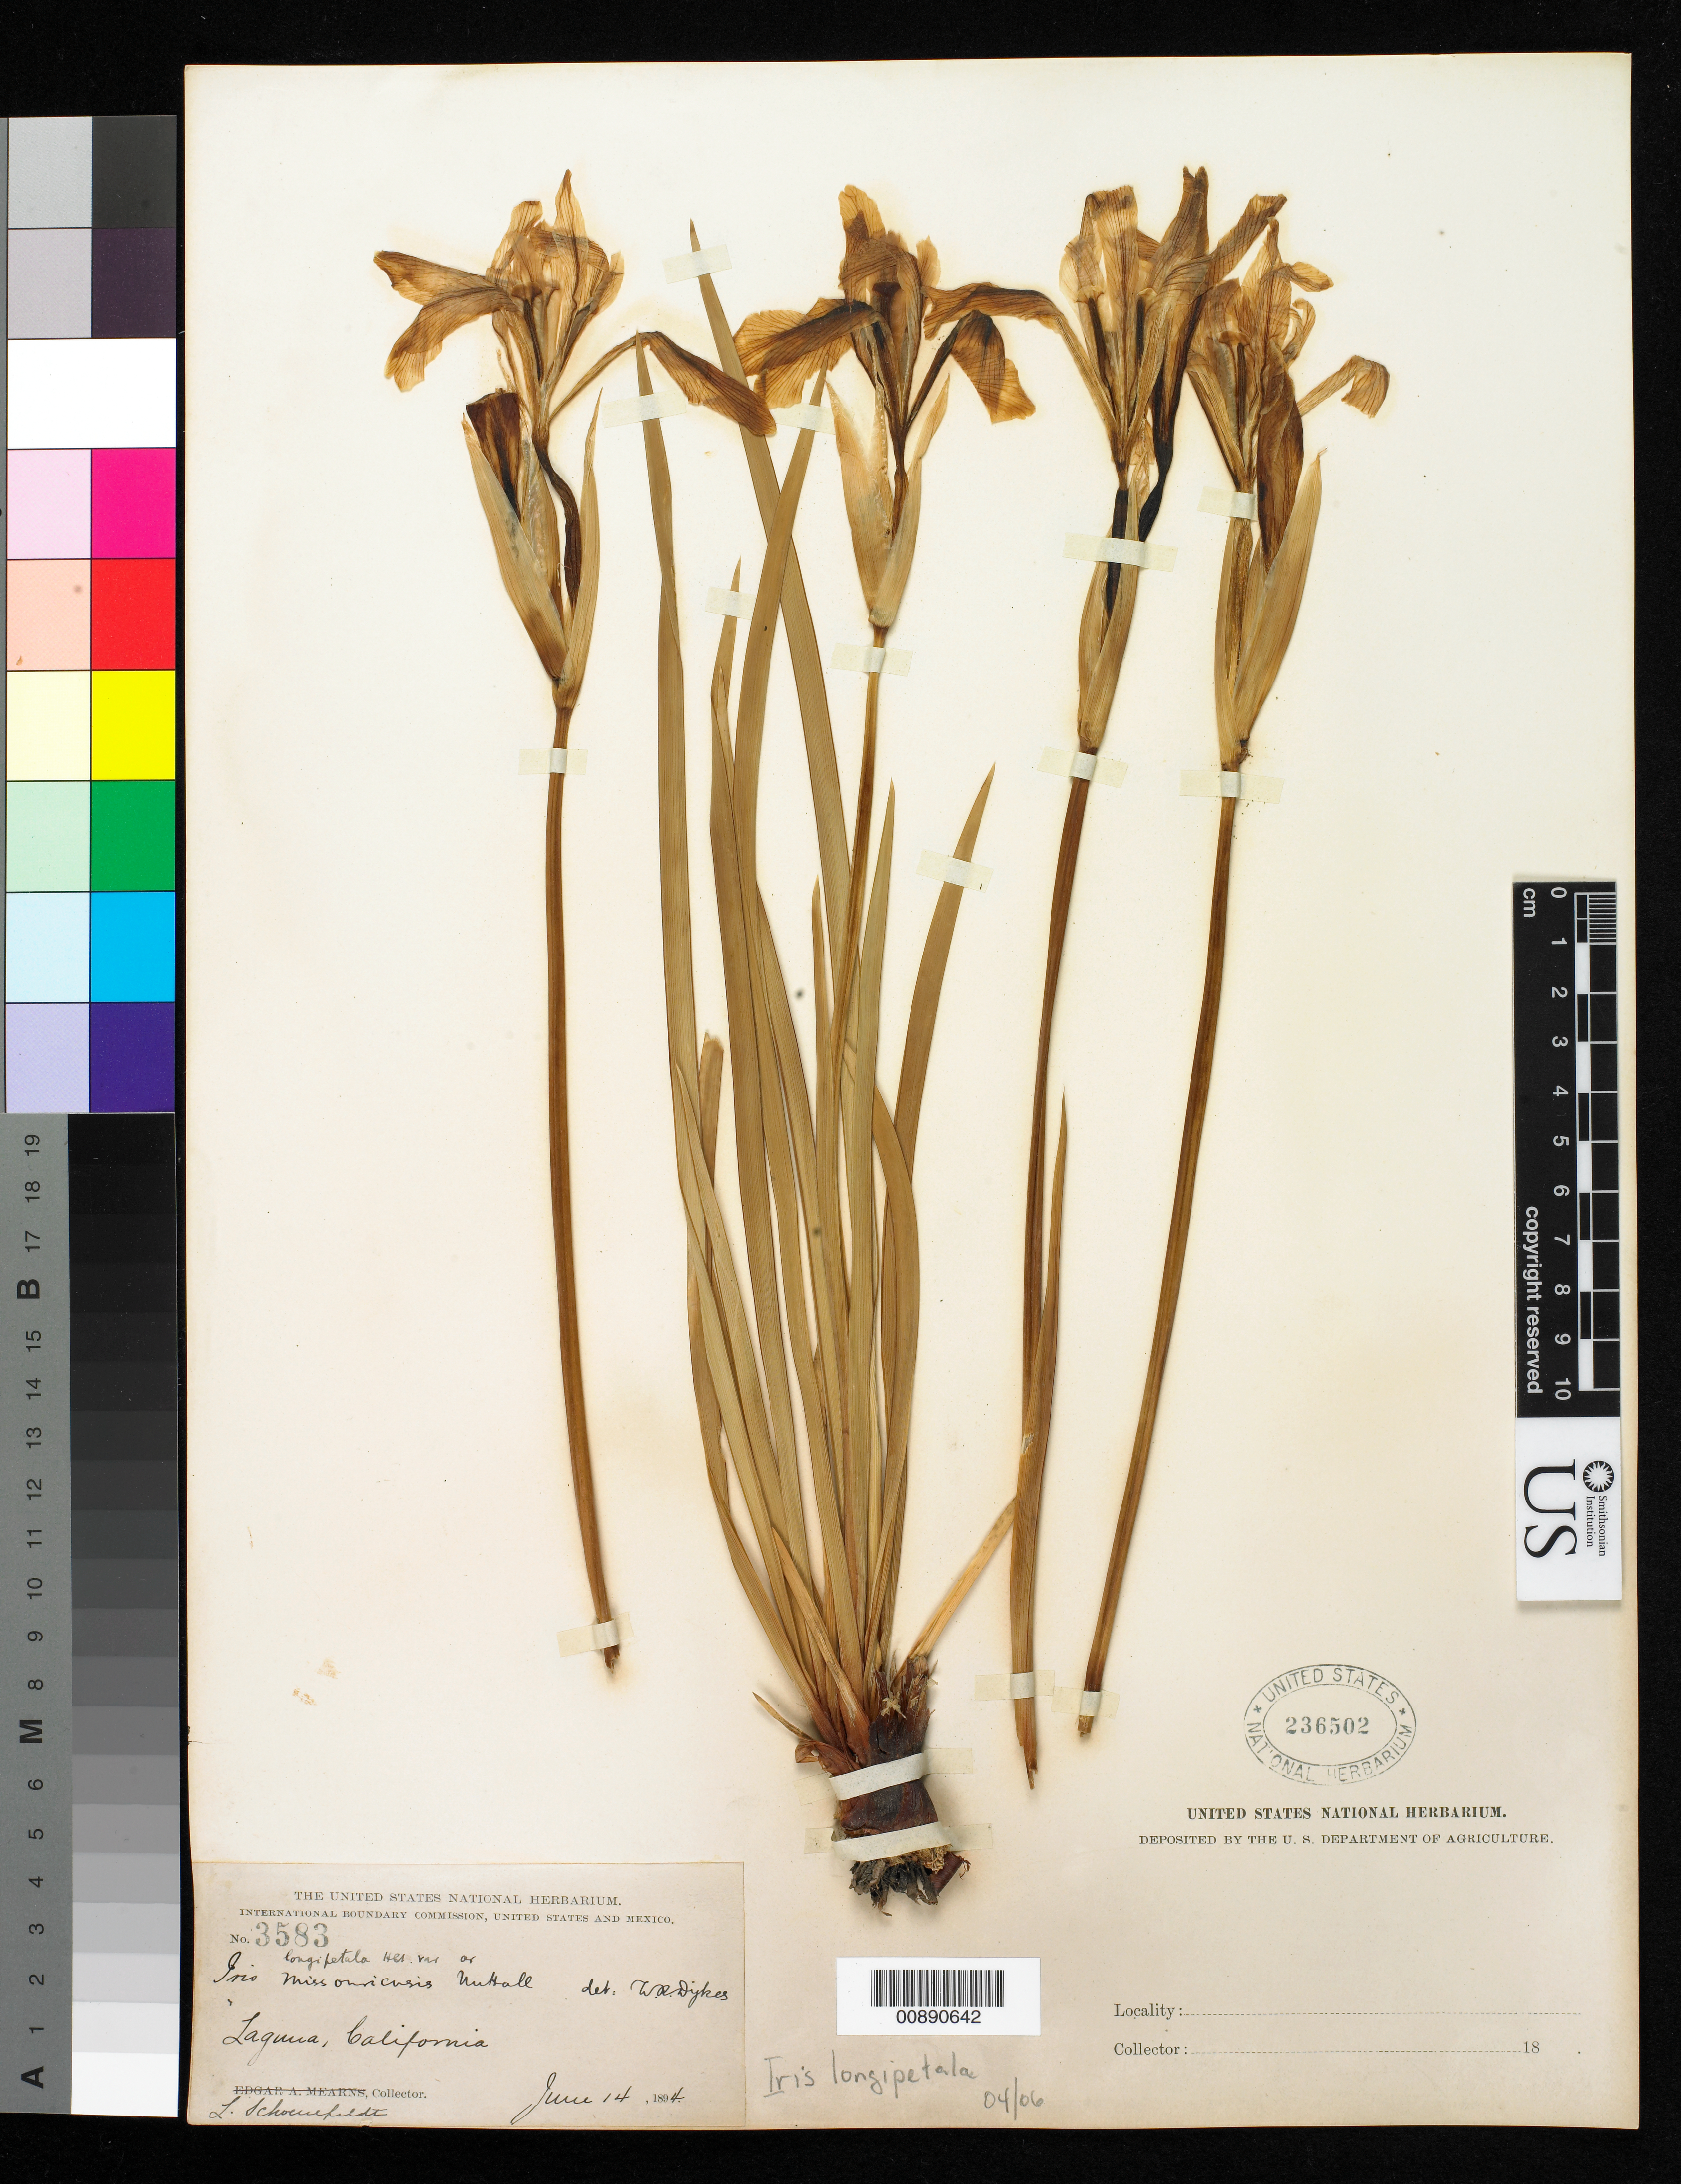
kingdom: Plantae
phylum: Tracheophyta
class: Liliopsida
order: Asparagales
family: Iridaceae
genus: Iris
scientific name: Iris longipetala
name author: Herb.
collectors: L. Schoenfeldt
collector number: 3583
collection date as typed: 14 Jun 1894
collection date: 1894-06-14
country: United States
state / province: California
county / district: Orange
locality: Laguna, California.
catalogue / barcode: US 236502